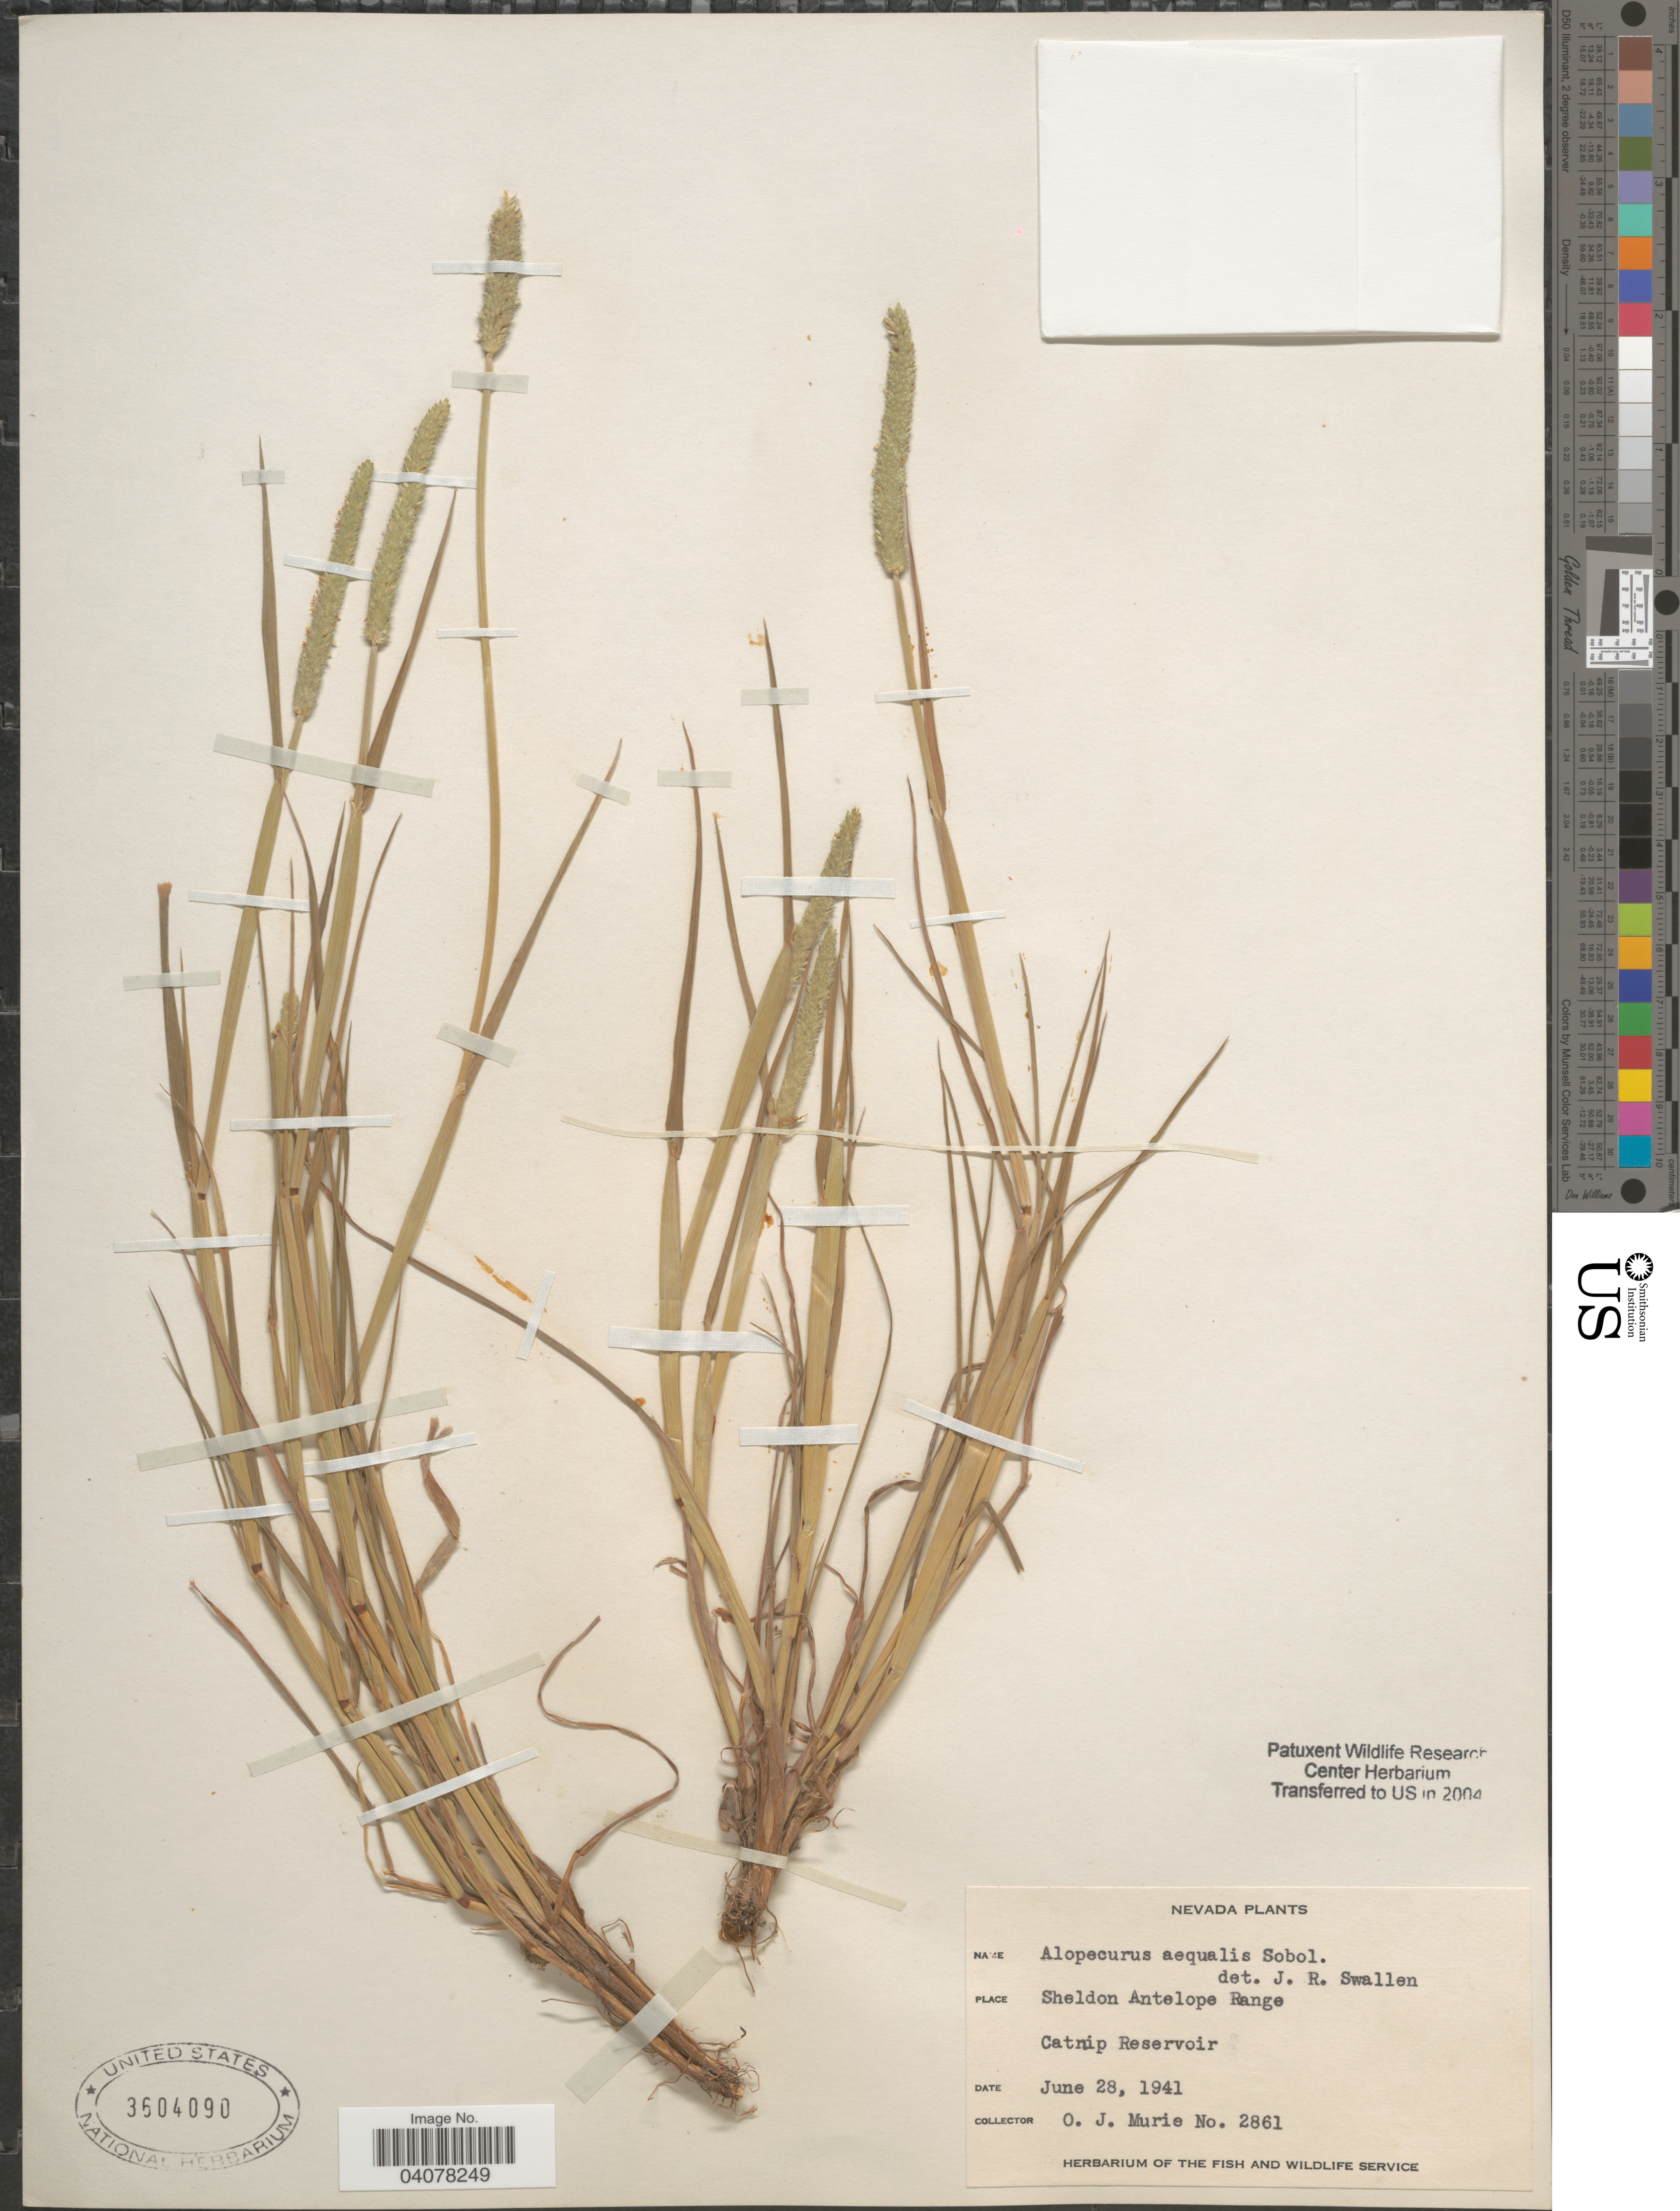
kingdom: Plantae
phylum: Tracheophyta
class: Liliopsida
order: Poales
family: Poaceae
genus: Alopecurus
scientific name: Alopecurus aequalis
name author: Sobol.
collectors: O. Murie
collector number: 2861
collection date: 1941-06-28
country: United States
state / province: Nevada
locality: Sheldon Antelope Range. Catnip Reservoir.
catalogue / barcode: US 3604090